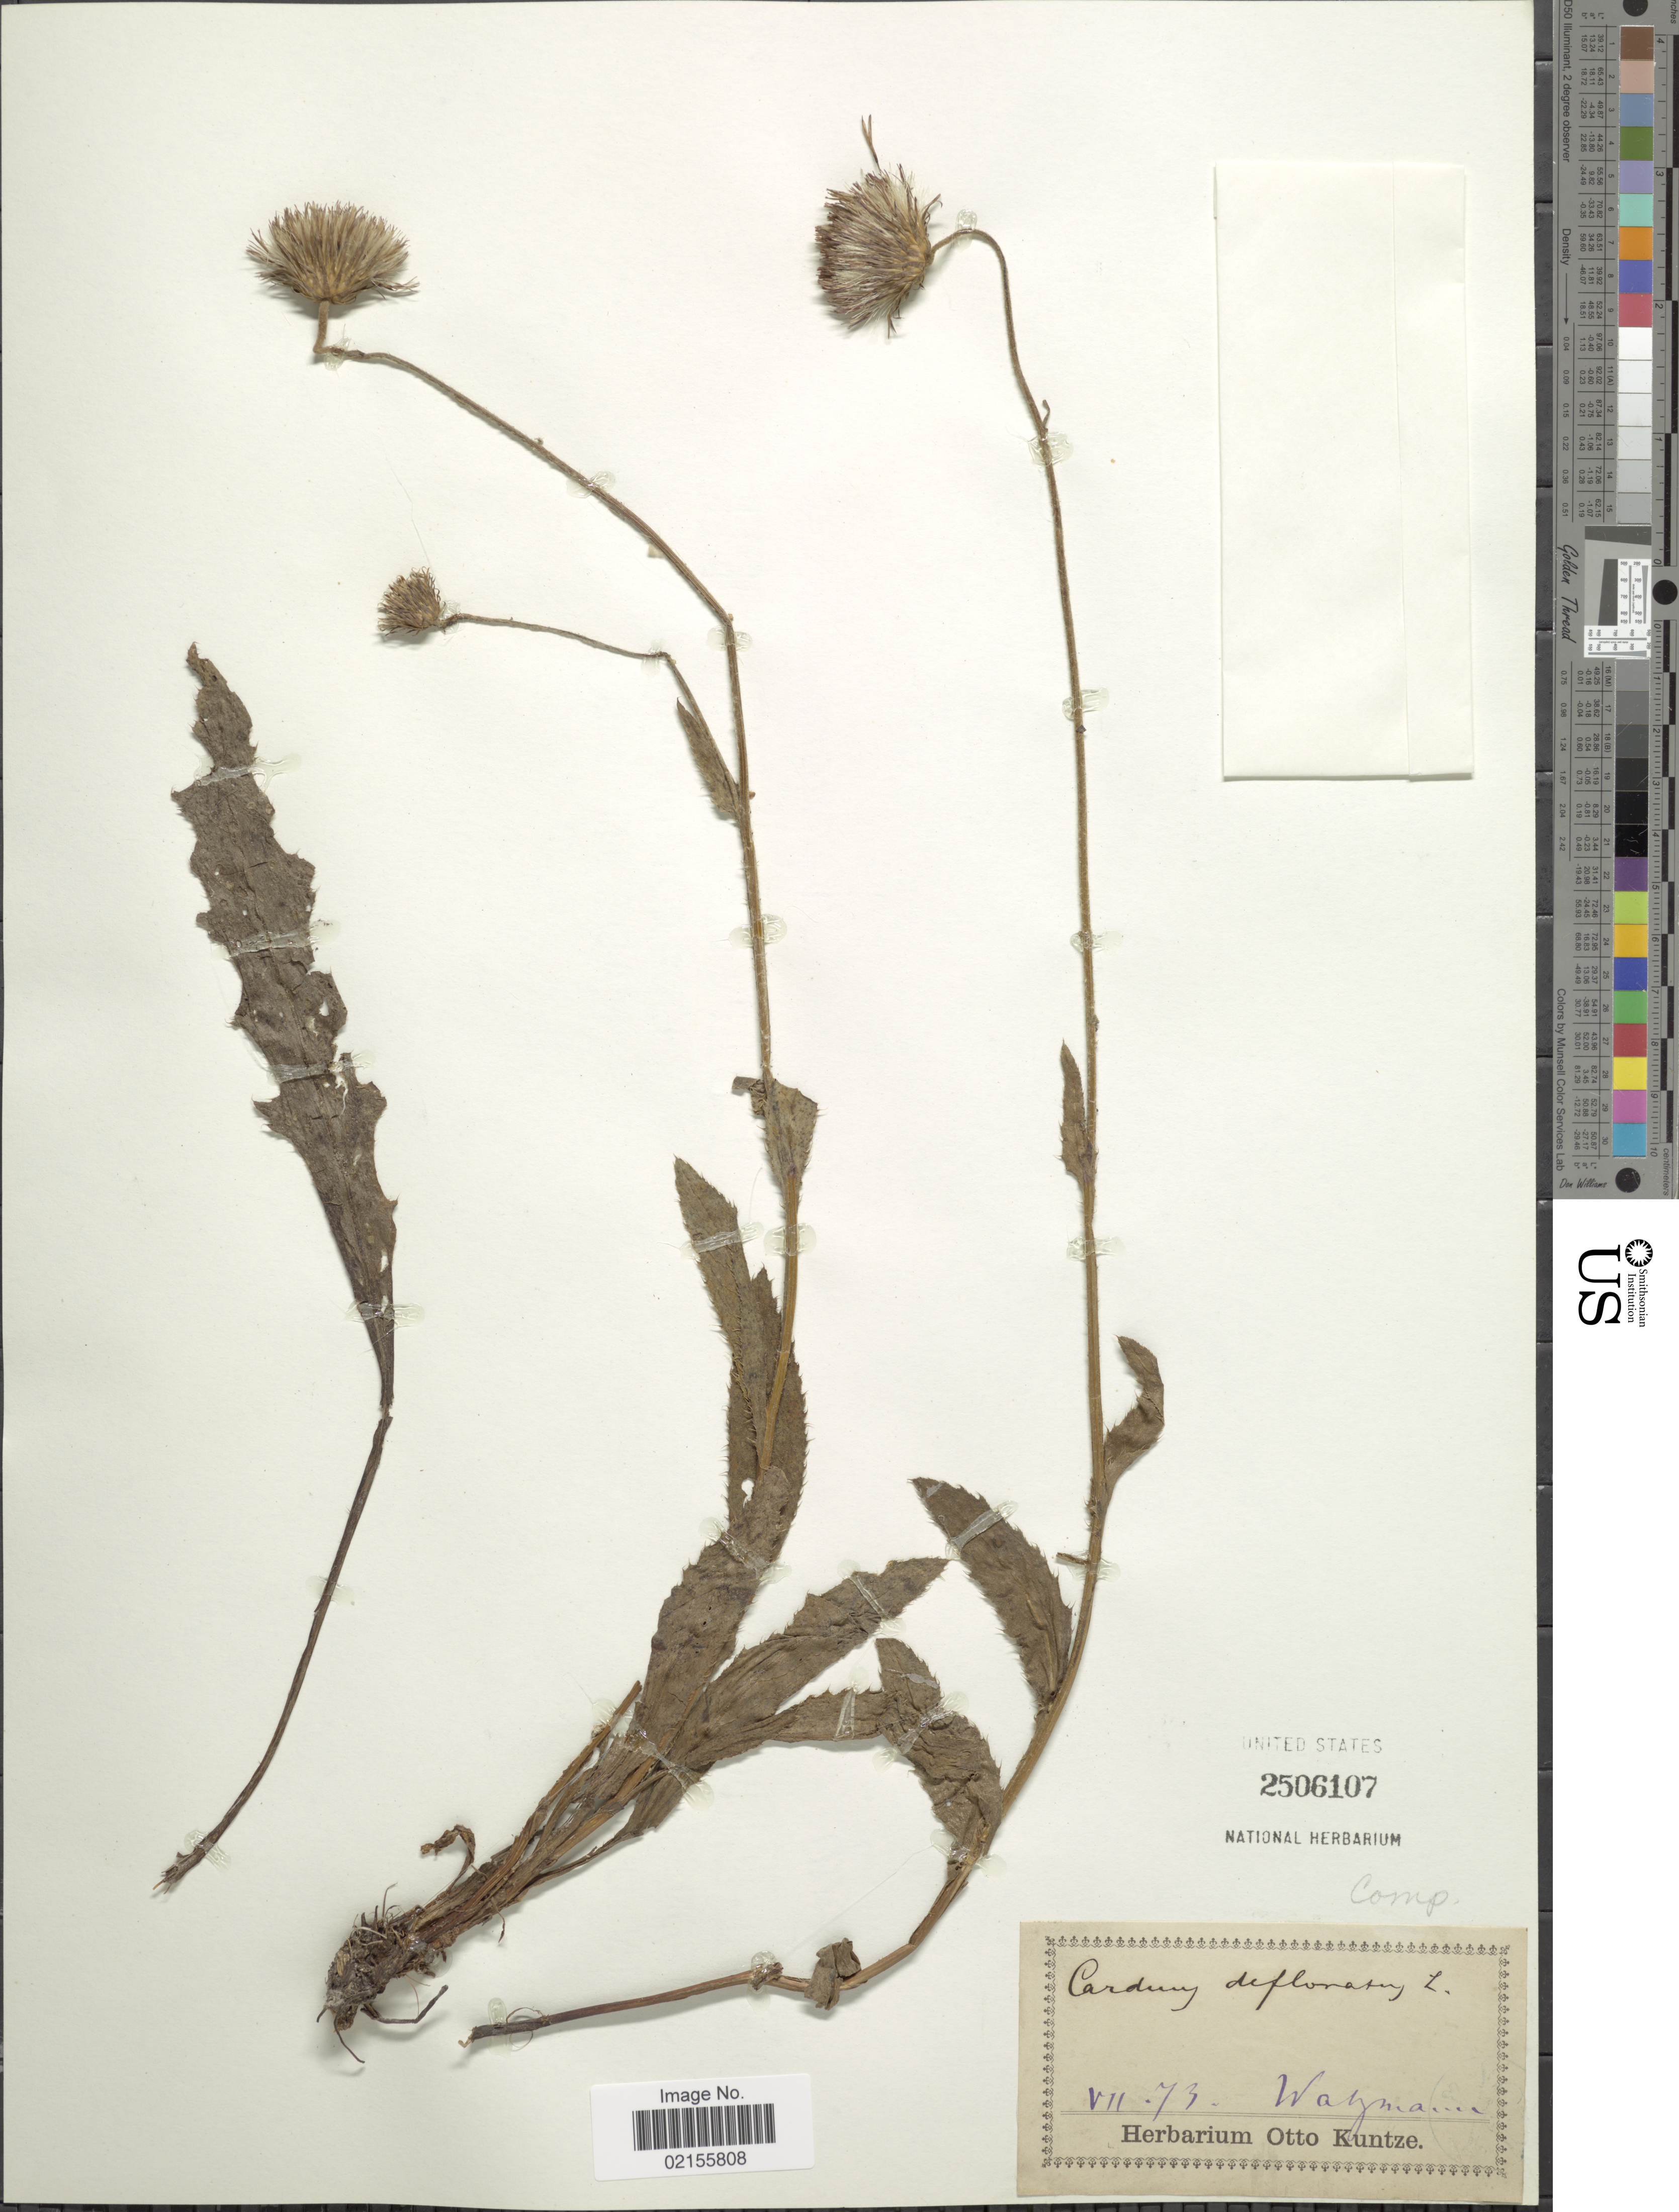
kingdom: Plantae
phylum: Tracheophyta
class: Magnoliopsida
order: Asterales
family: Asteraceae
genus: Carduus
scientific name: Carduus defloratus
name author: L.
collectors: ex herb. Otto Kuntze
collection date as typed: Transcribed d/m/y: /7/73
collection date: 1873-07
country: Germany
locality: Watzmann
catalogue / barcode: US 2506107